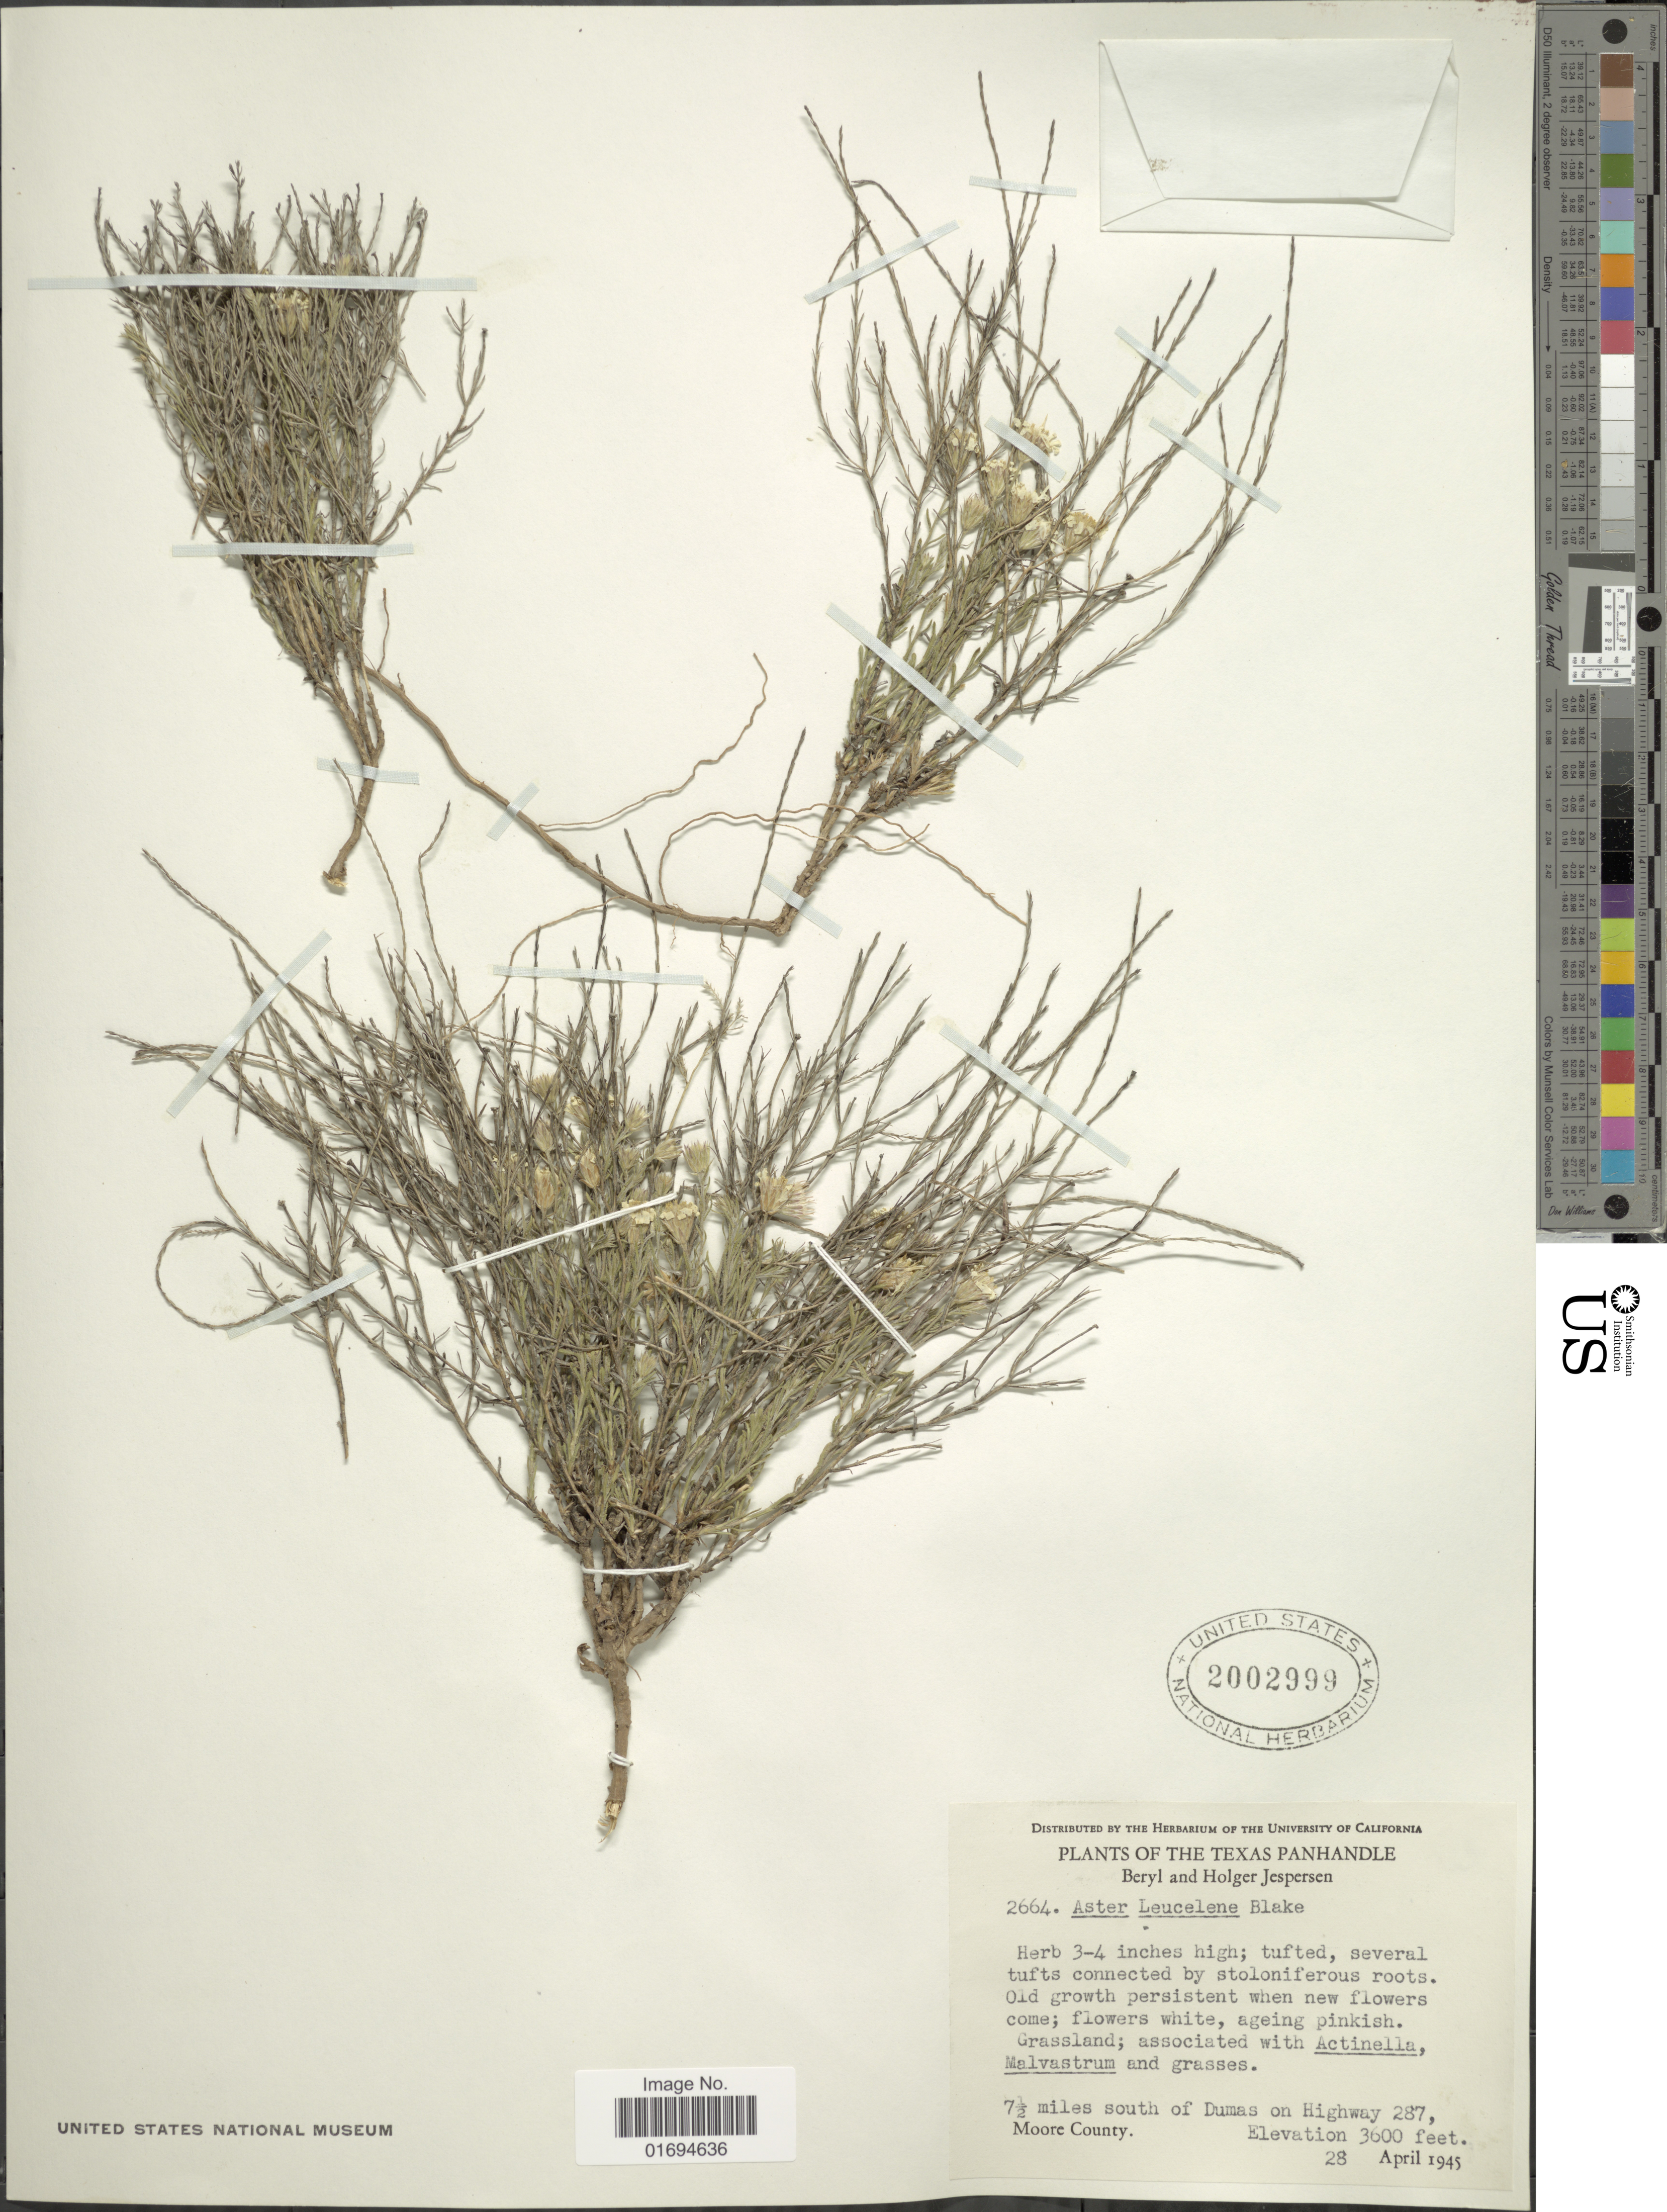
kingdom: Plantae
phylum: Tracheophyta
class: Magnoliopsida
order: Asterales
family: Asteraceae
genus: Chaetopappa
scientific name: Chaetopappa ericoides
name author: (Torr.) G.L. Nesom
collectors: B. Jespersen & H. Jespersen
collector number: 2664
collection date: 1945-04-28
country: United States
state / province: Texas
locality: Texas Panhandle, 7½ miles south of Dumas on Highway 287, Moore County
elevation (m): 1097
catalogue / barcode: US 2002999